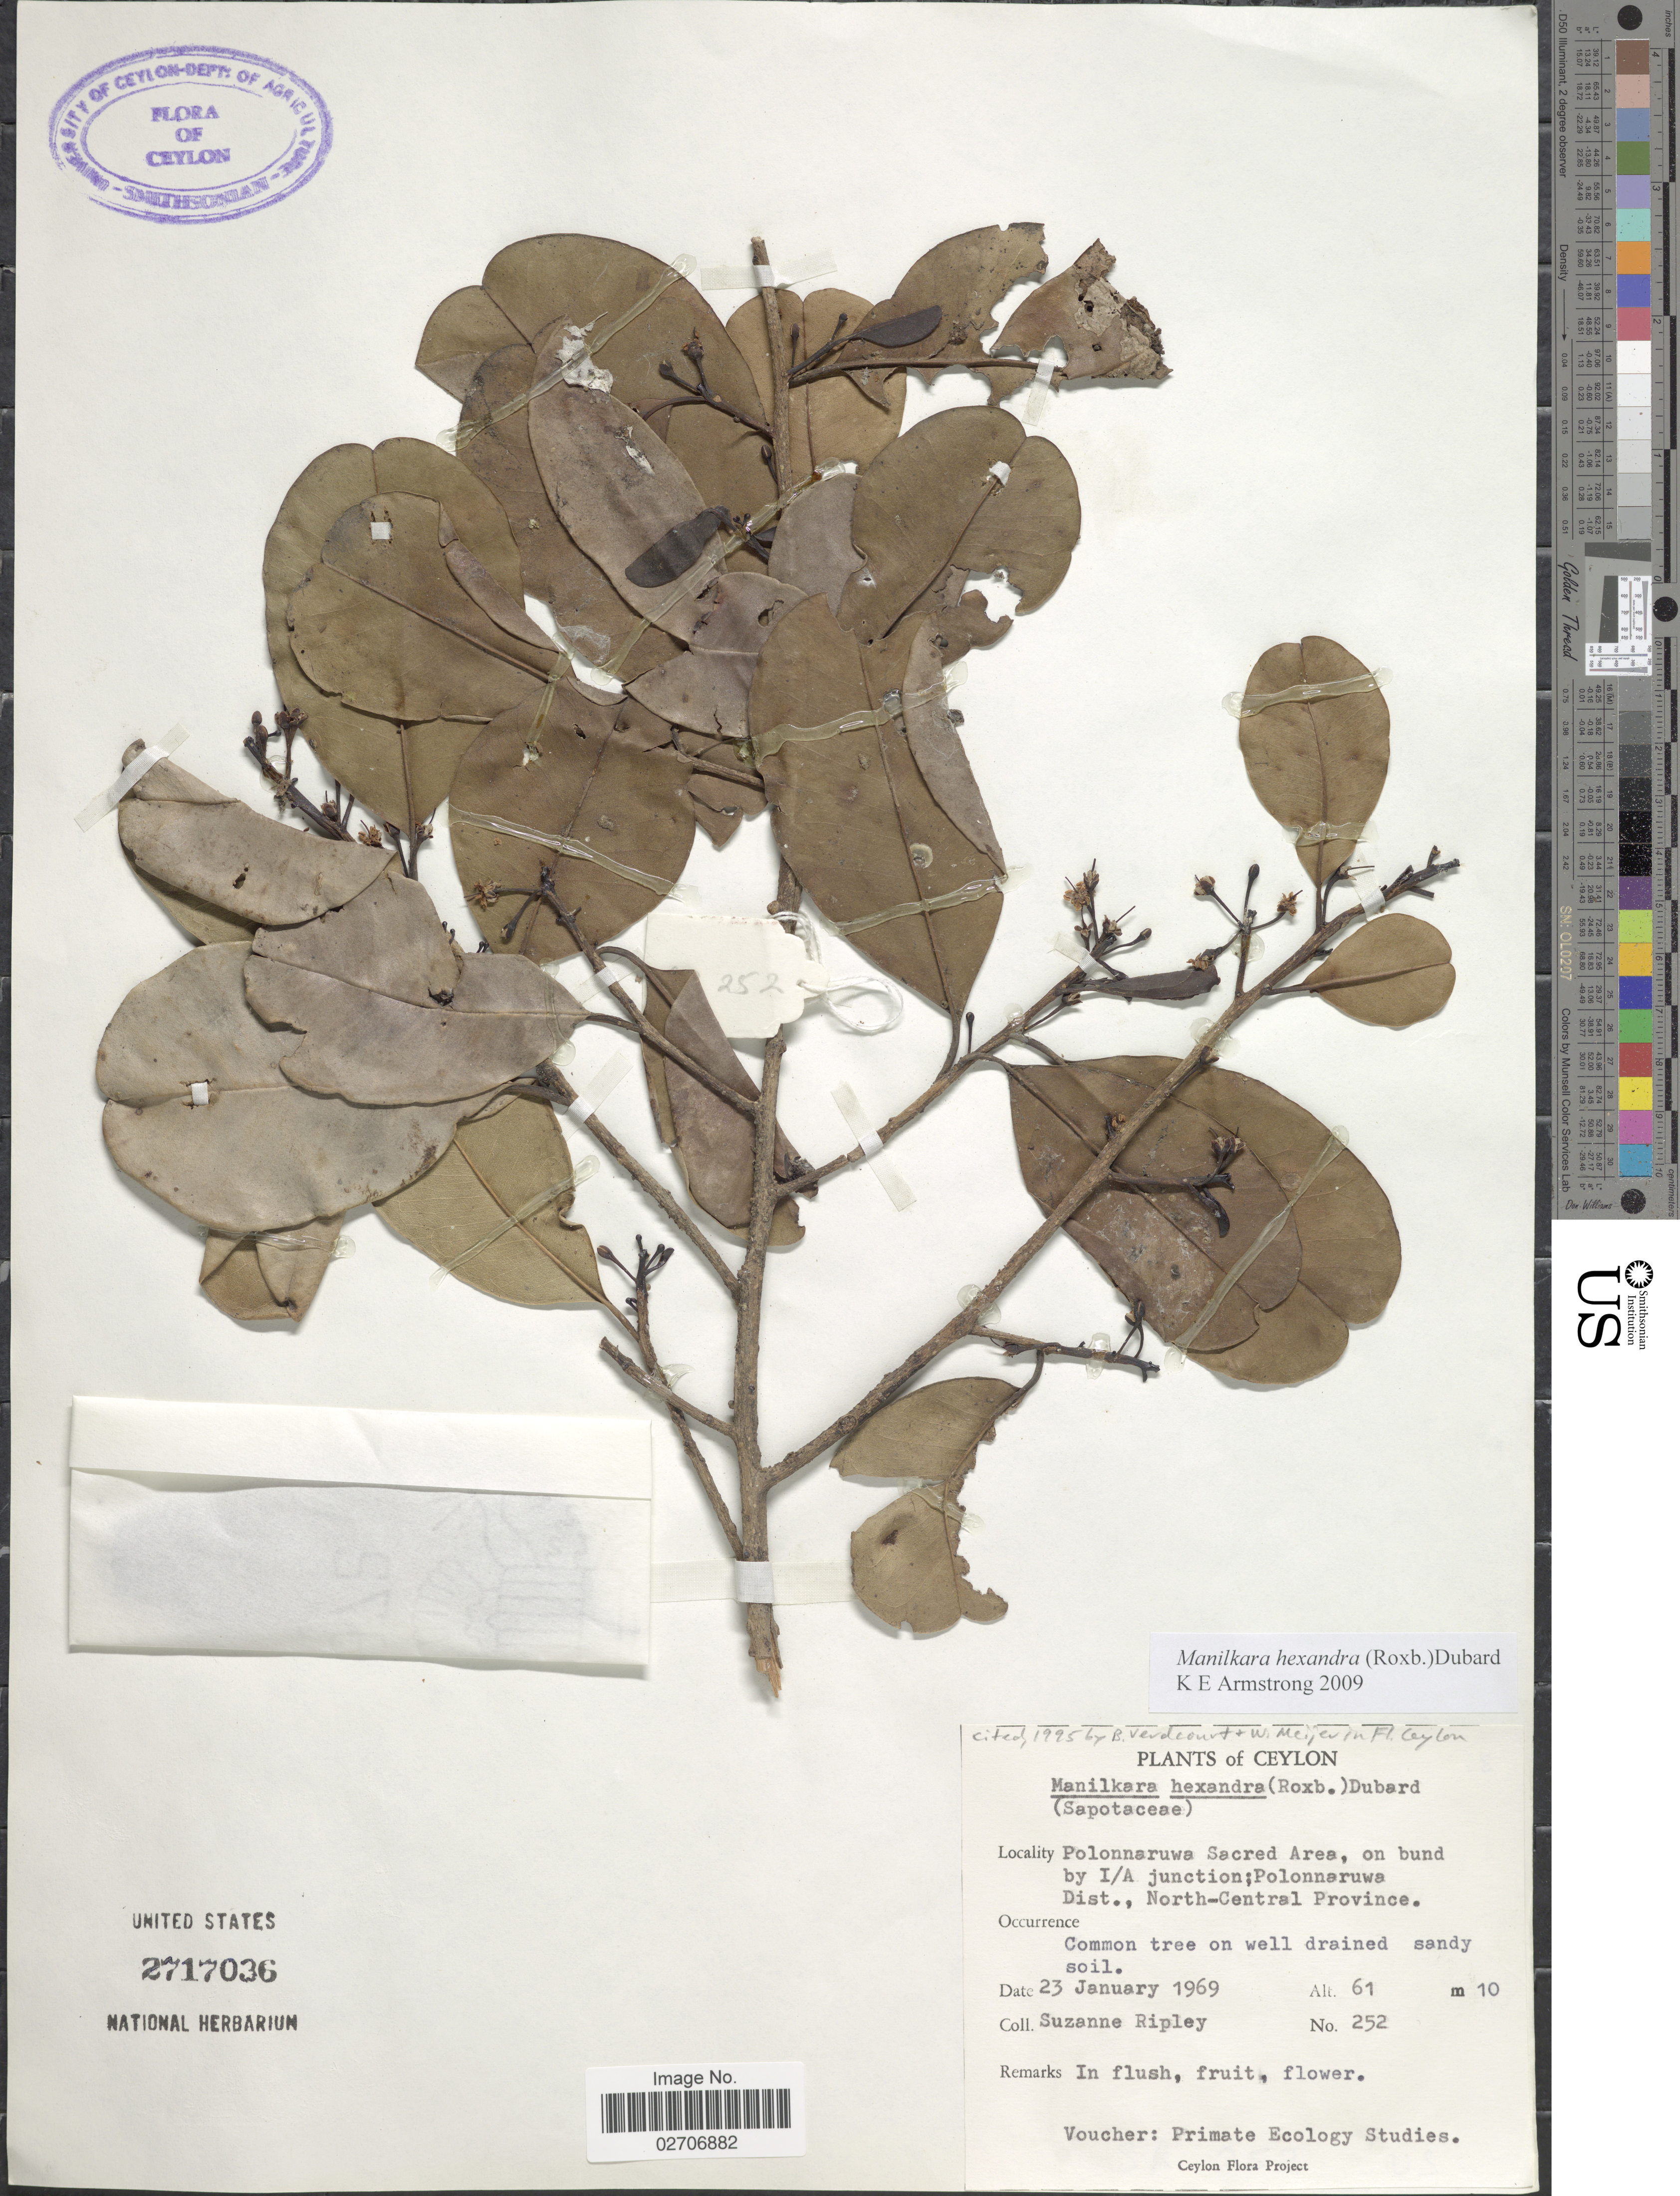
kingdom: Plantae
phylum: Tracheophyta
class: Magnoliopsida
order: Ericales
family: Sapotaceae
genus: Manilkara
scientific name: Manilkara hexandra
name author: (Roxb.) Dubard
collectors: S. Ripley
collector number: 252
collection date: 1969-01-23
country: Sri Lanka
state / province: North Central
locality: Ceylon, Polonnaruwa Sacred Area, on bund by I/A junction; Polonnaruwa Dist.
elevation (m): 61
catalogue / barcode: US 2717036